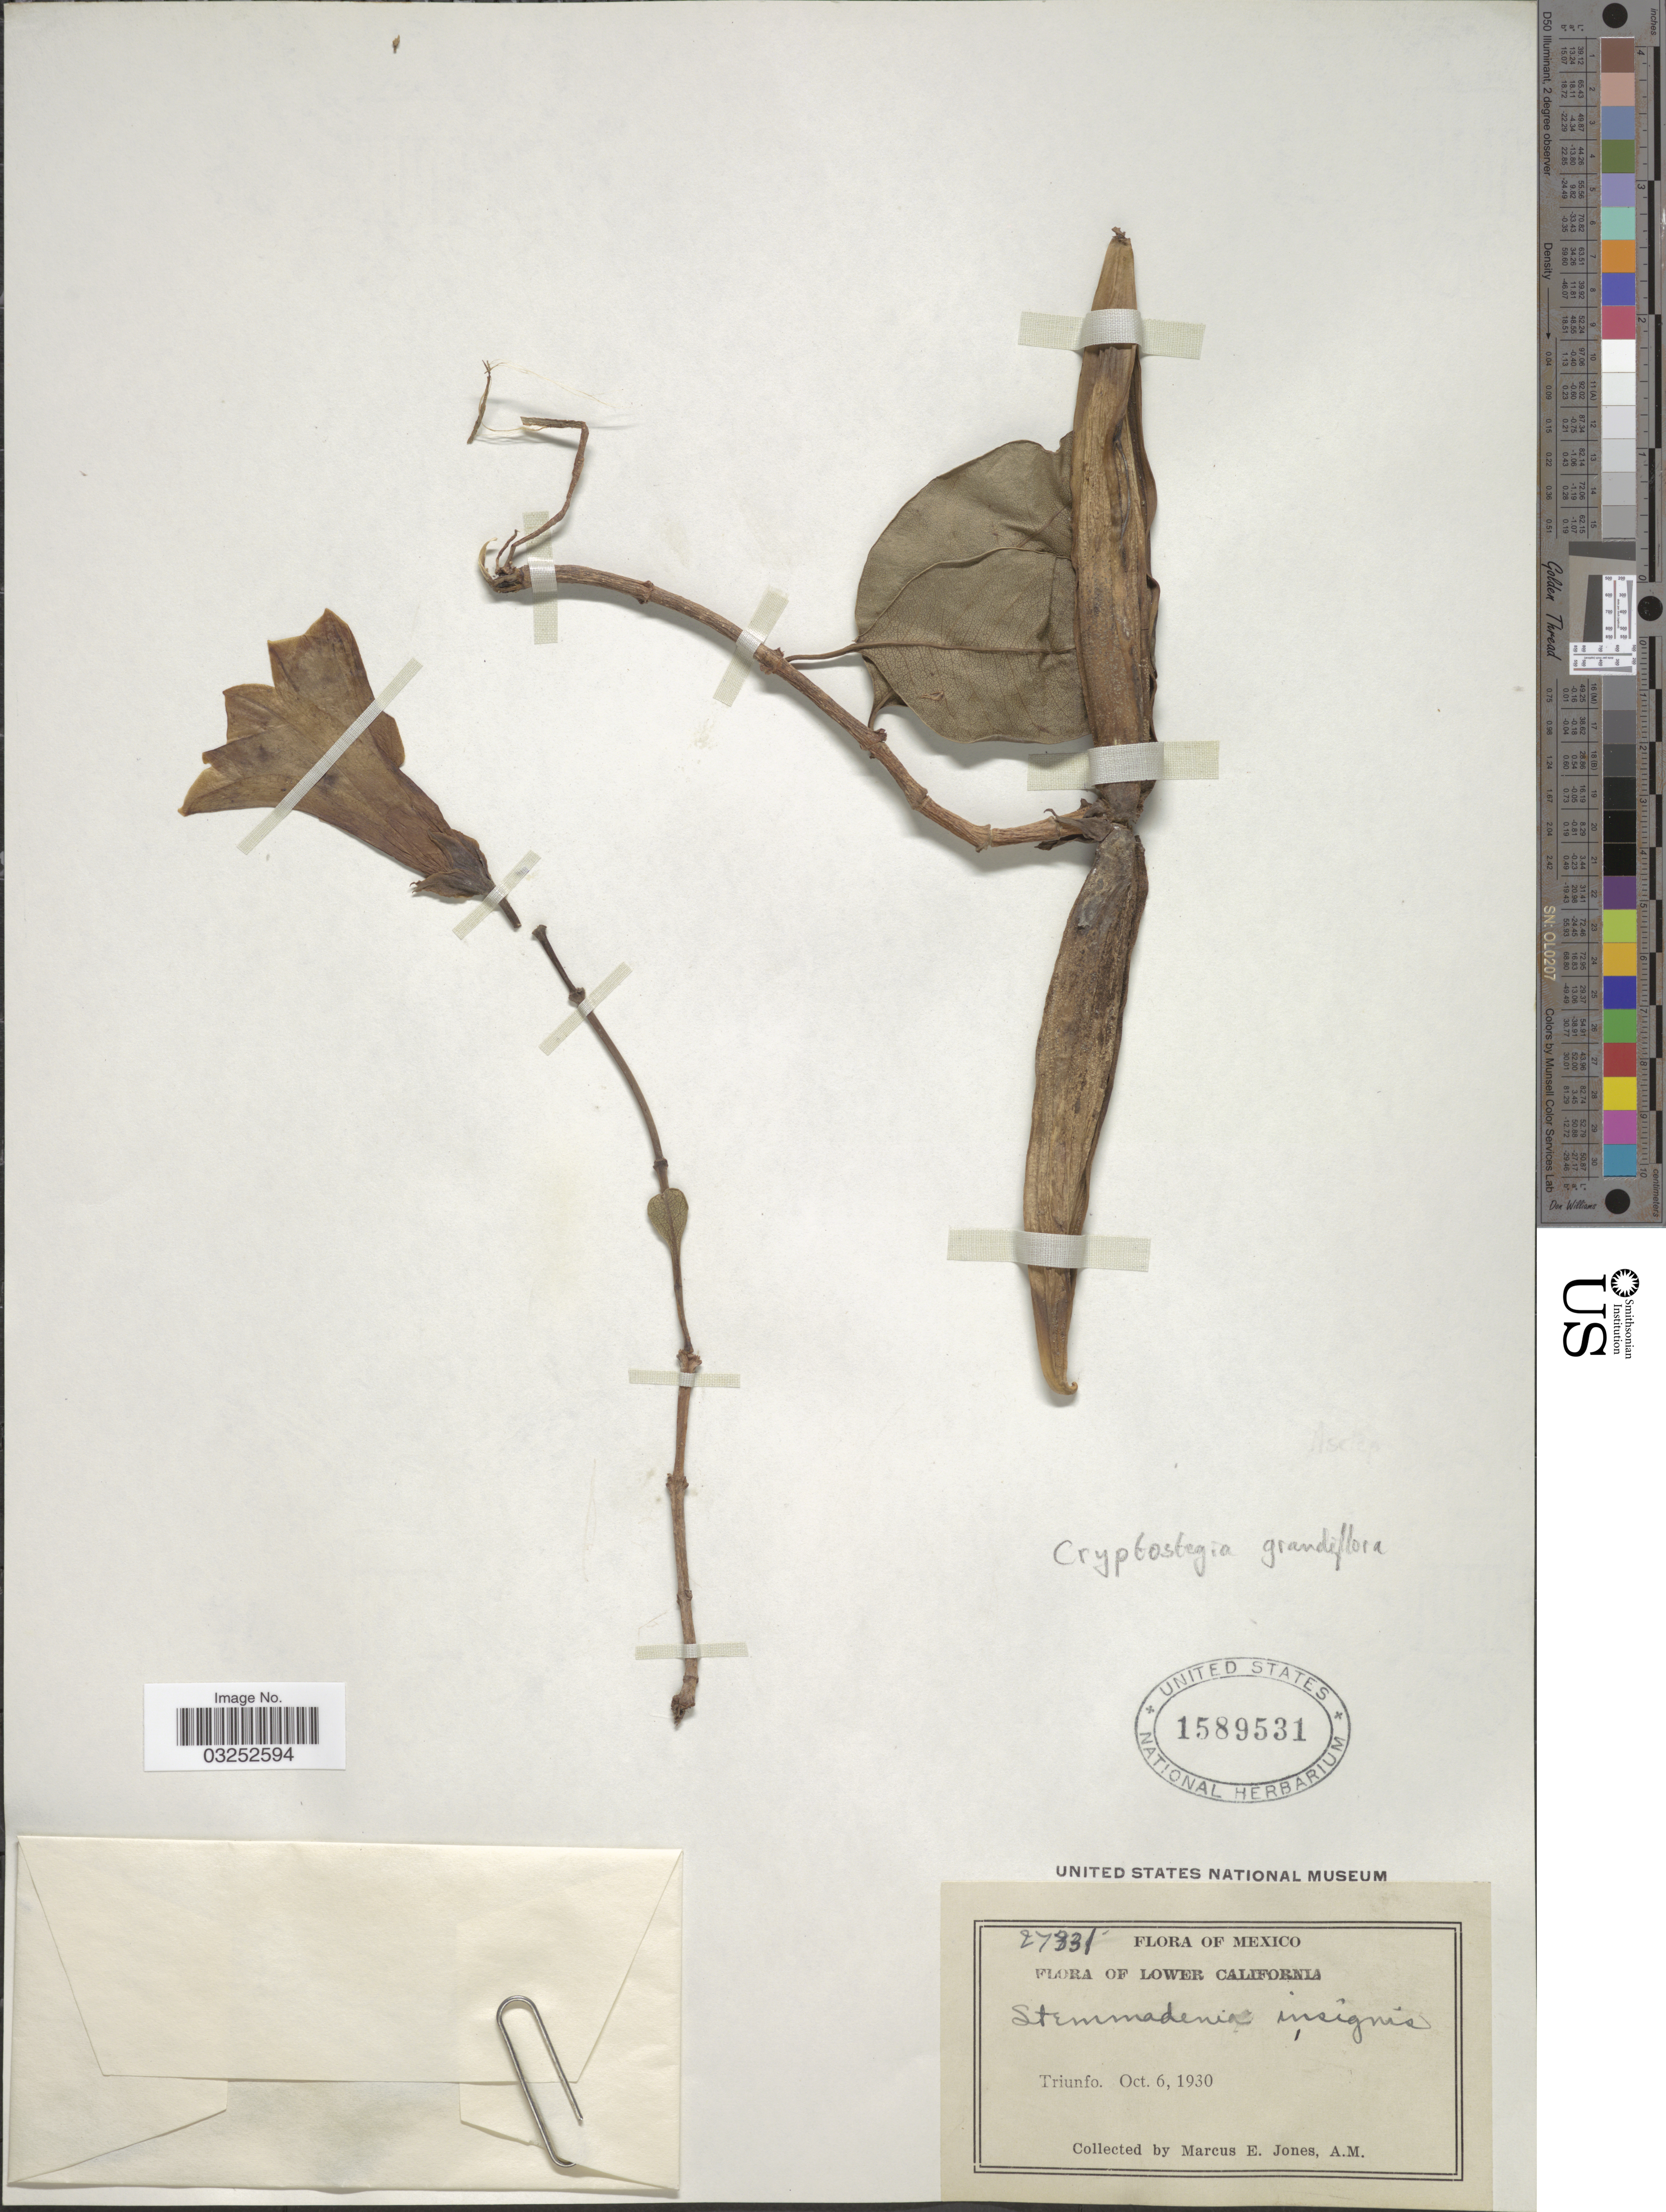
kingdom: Plantae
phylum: Tracheophyta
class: Magnoliopsida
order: Gentianales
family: Apocynaceae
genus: Cryptostegia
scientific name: Cryptostegia grandiflora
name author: Roxb. ex R. Br.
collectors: M. E. Jones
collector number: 27331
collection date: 1930-10-06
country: Mexico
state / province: Baja California Sur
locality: Lower California, Triunfo.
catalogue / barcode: US 1589531